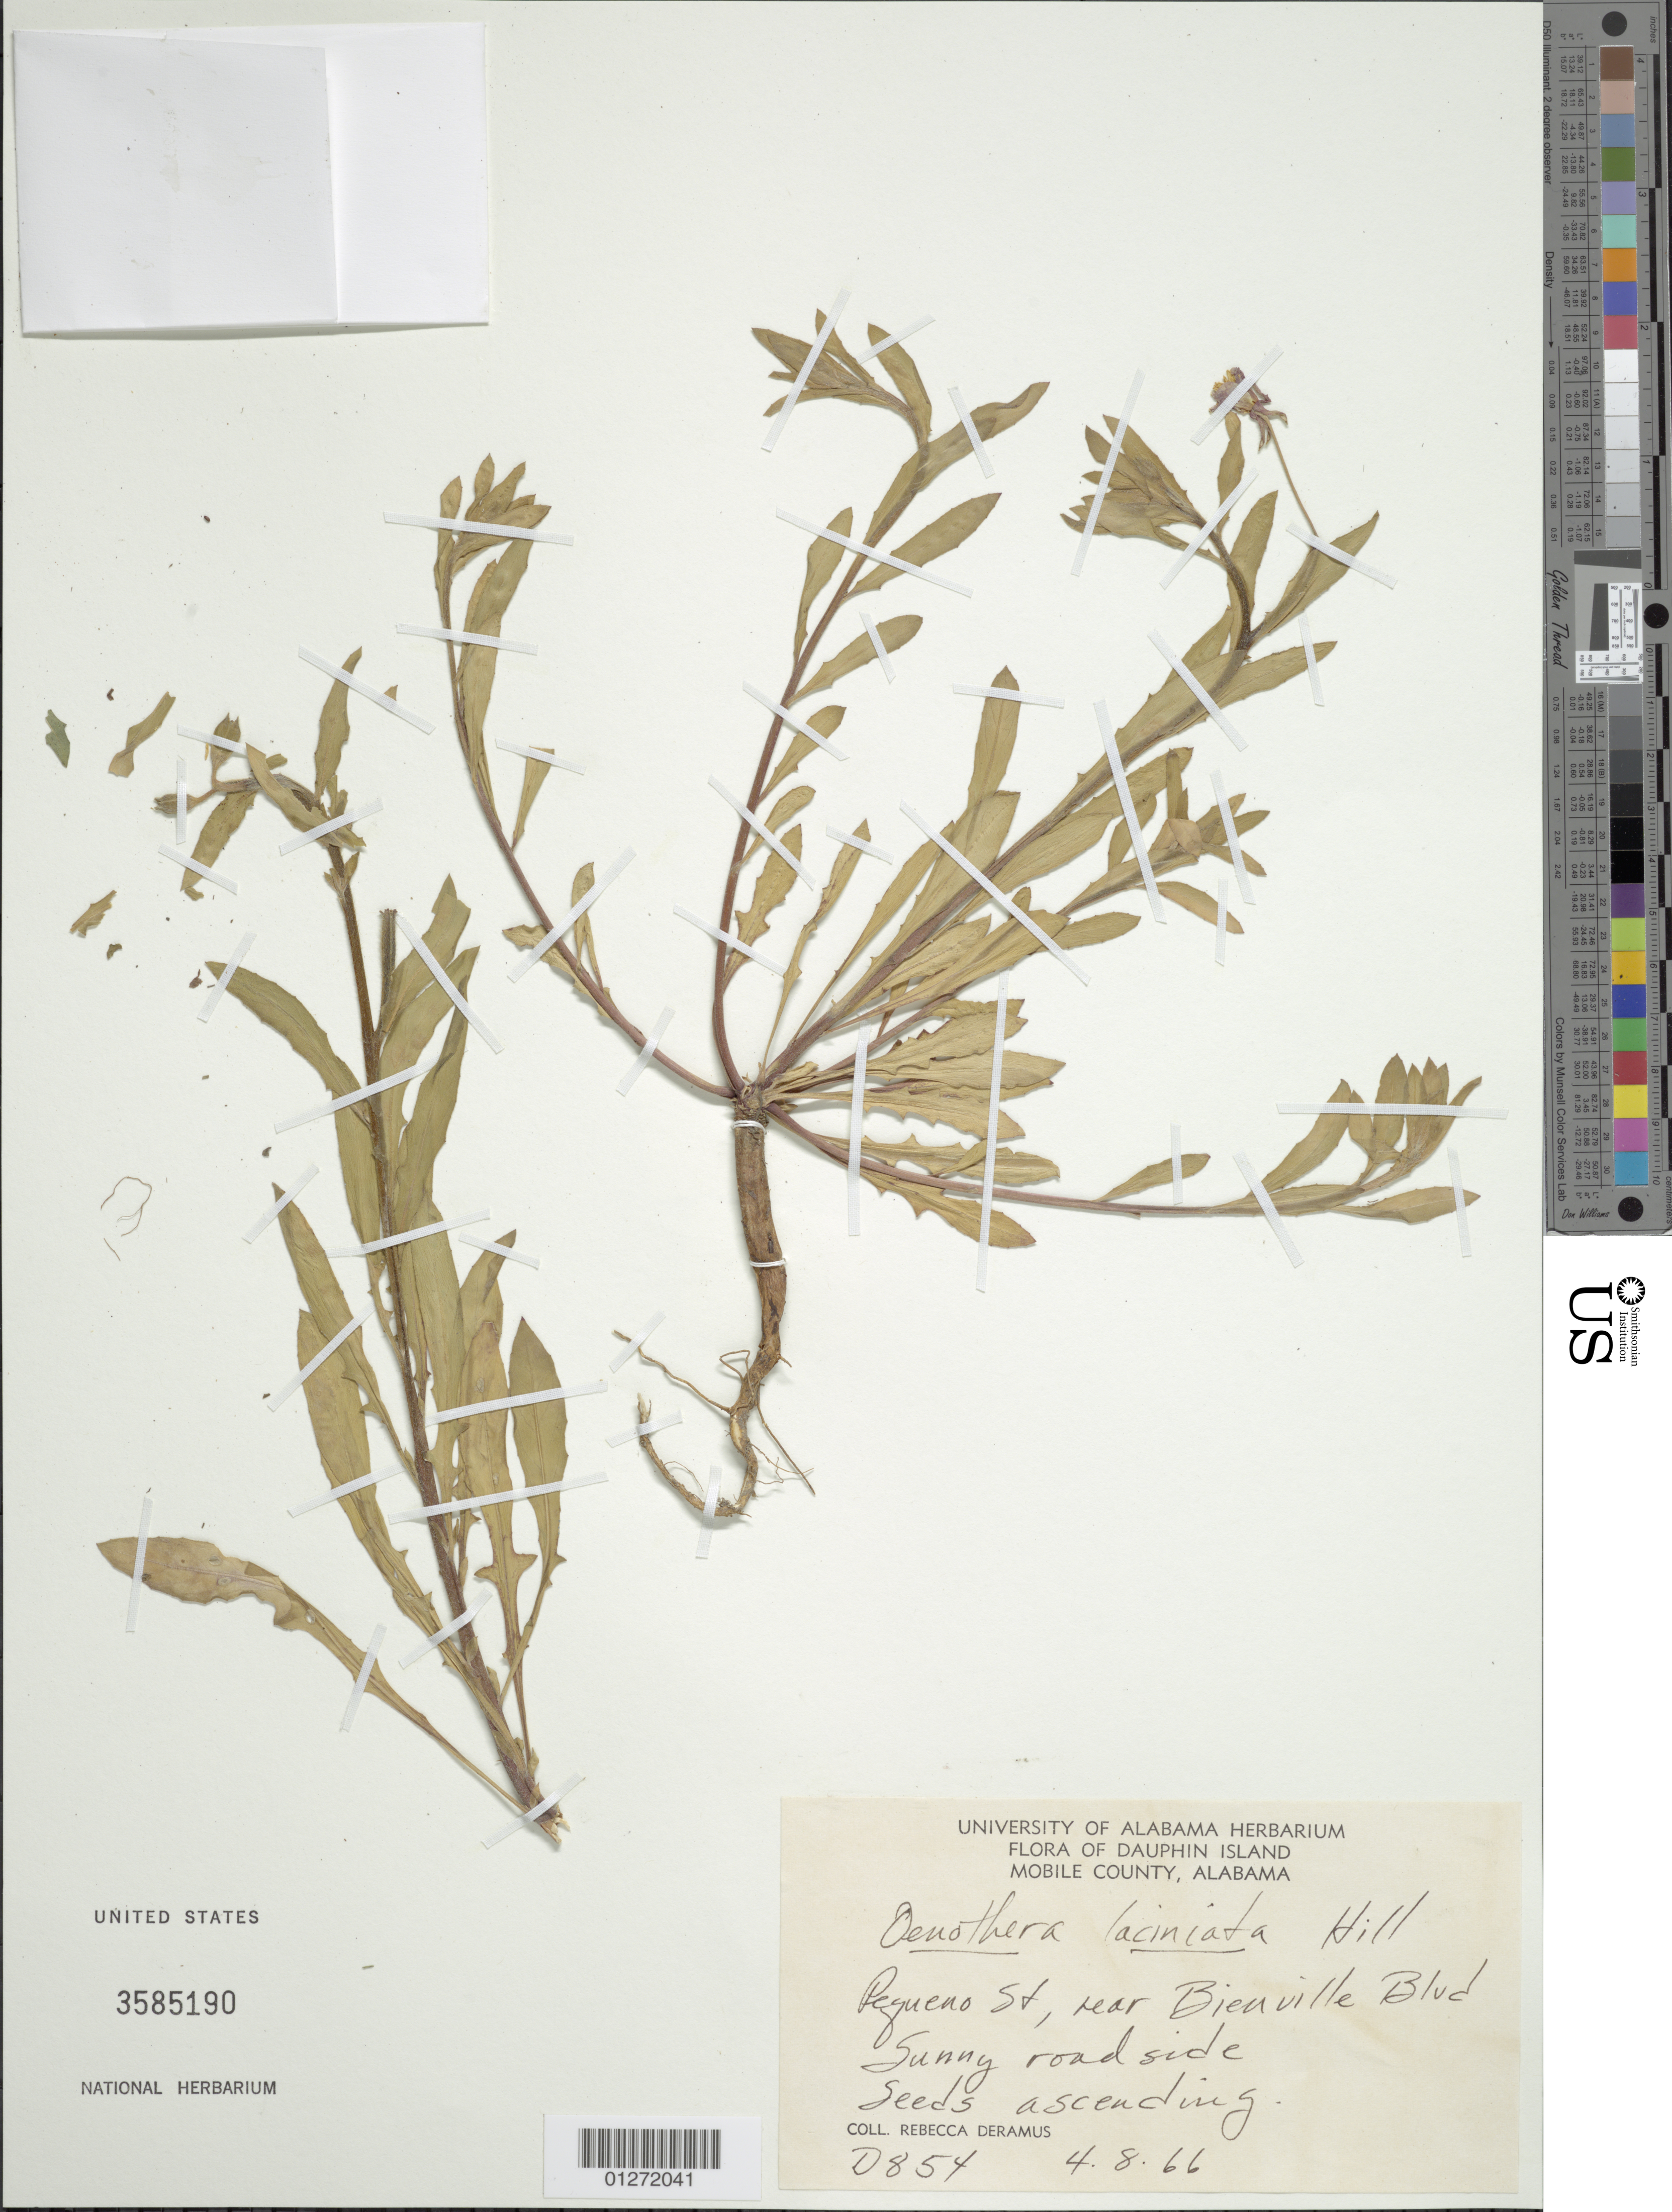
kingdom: Plantae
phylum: Tracheophyta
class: Magnoliopsida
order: Myrtales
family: Onagraceae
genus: Oenothera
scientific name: Oenothera laciniata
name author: Hill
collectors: R. Deramus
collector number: D854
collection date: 1966-04-08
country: United States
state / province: Alabama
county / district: Mobile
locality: Pequeno St, near Bienville Blvd.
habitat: Sunny roadside.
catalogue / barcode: US 3585190